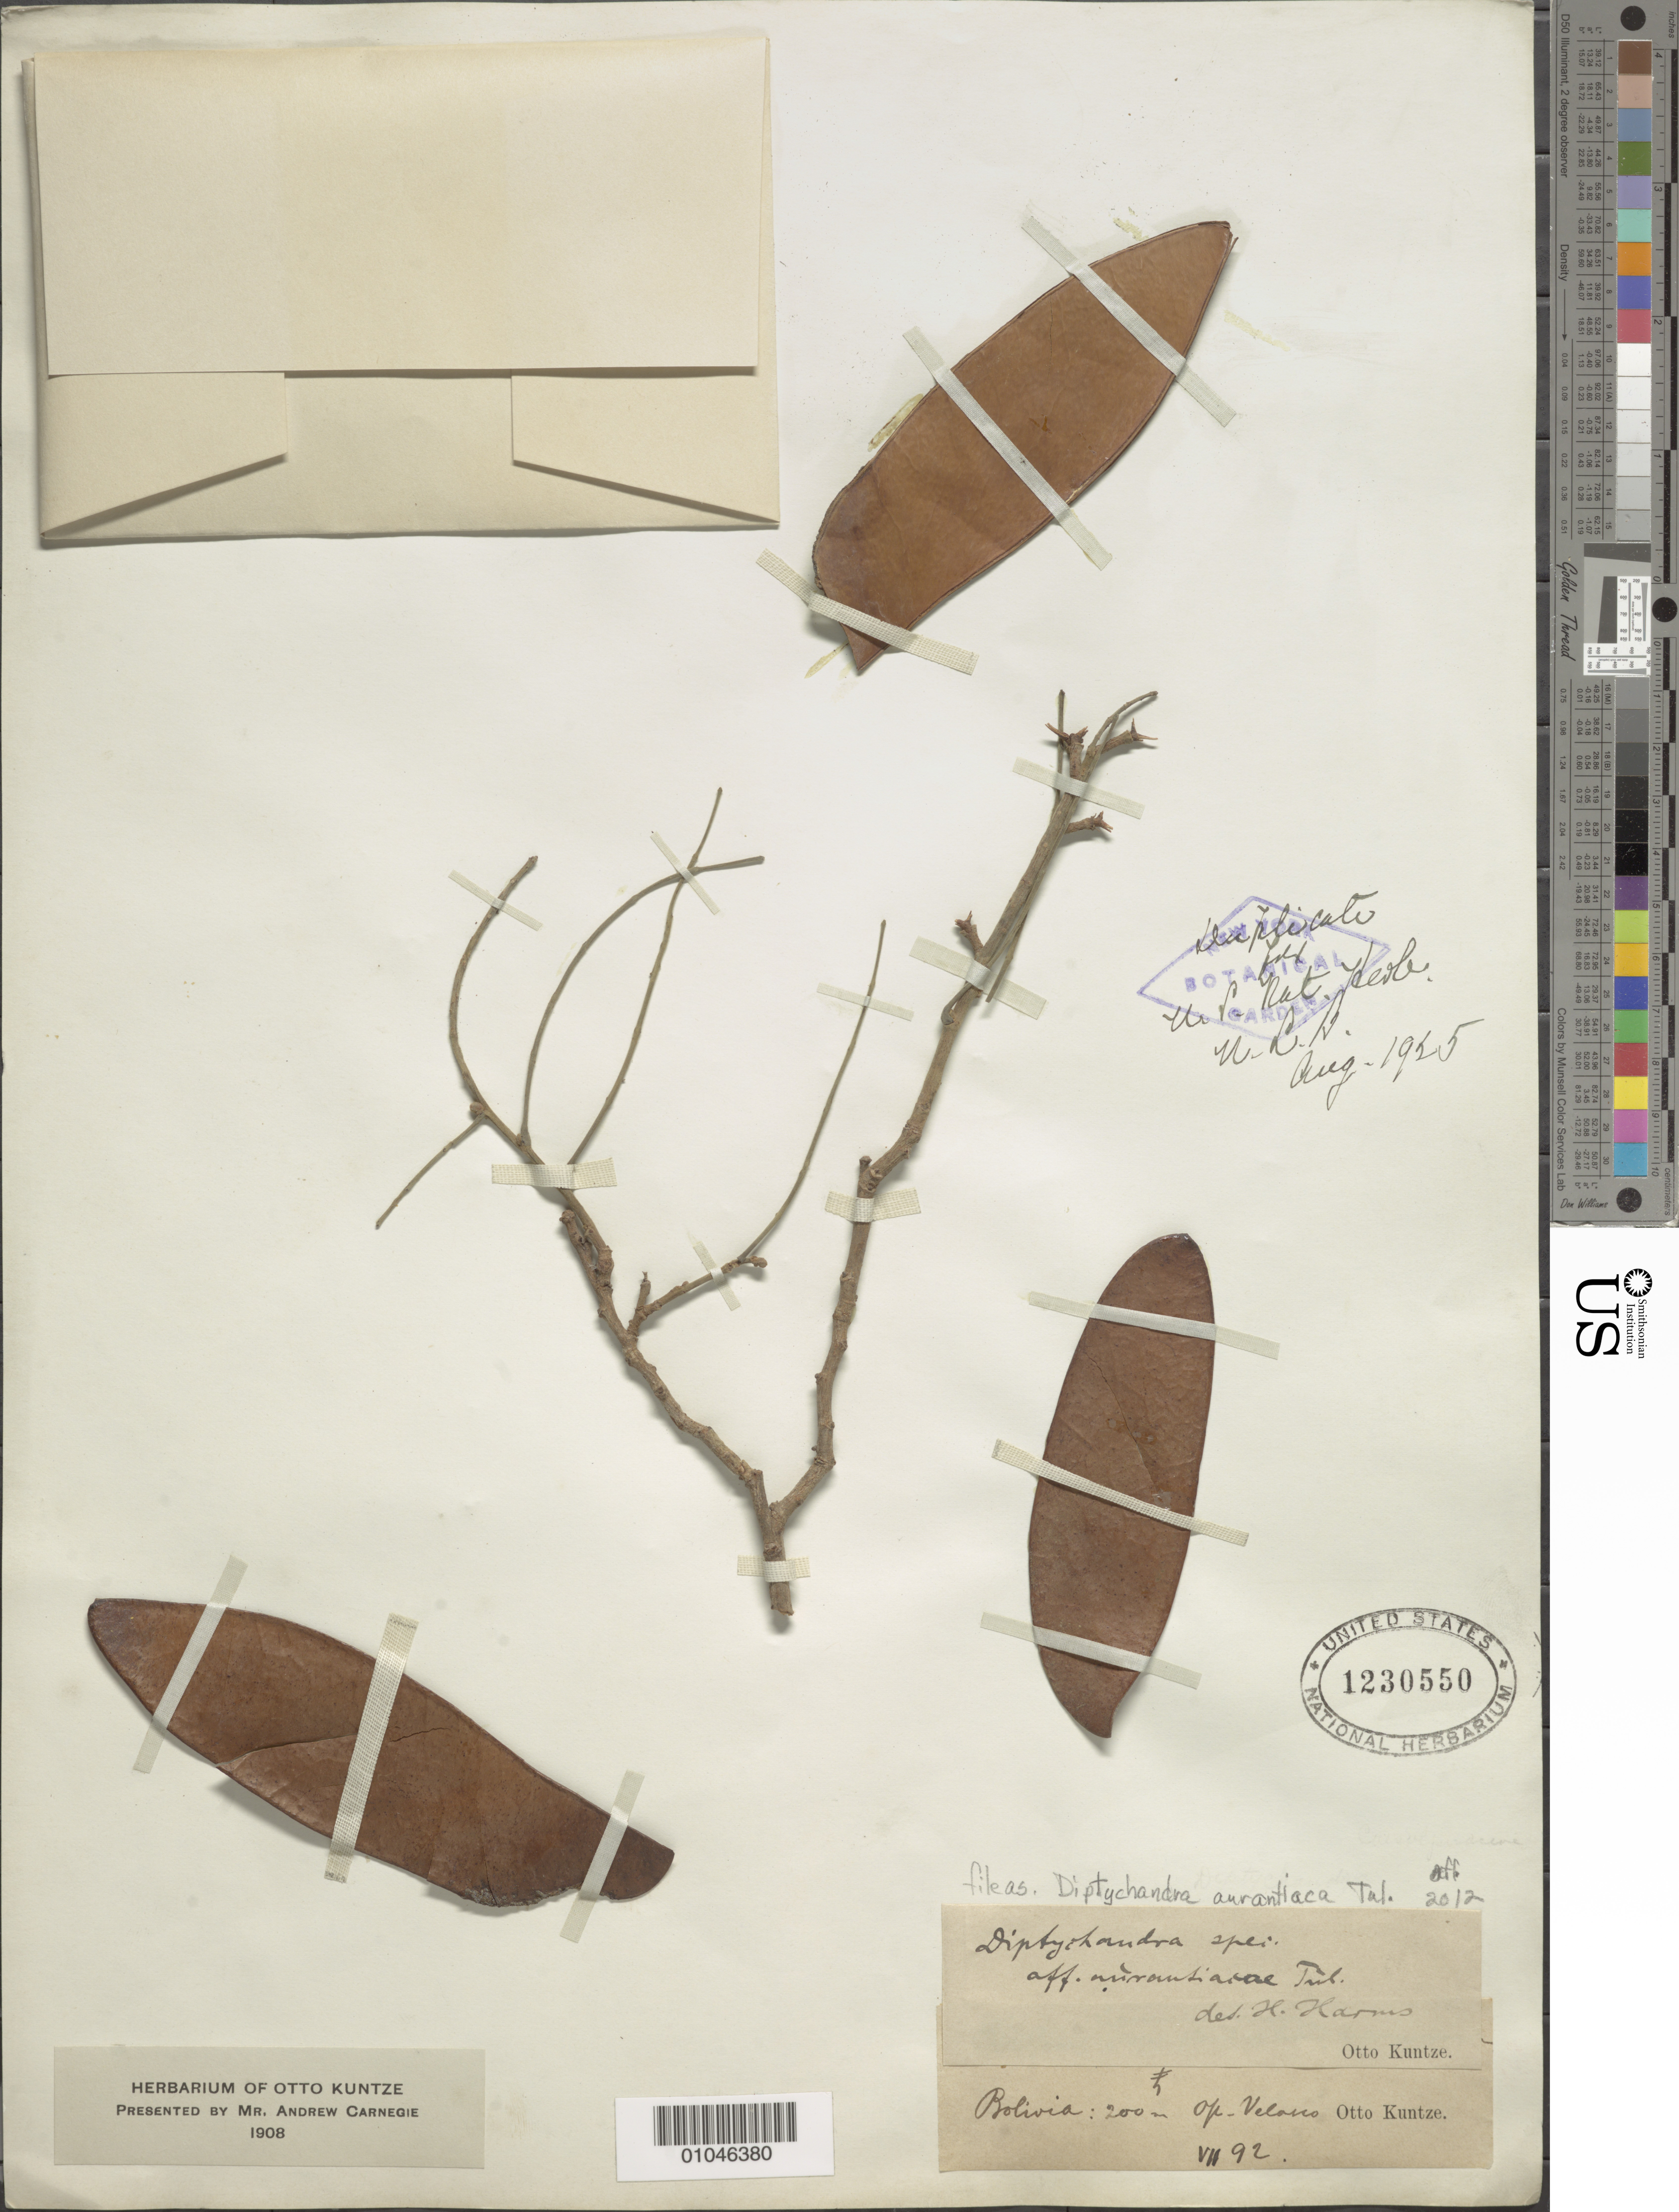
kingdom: Plantae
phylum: Tracheophyta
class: Magnoliopsida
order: Fabales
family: Fabaceae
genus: Diptychandra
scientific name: Diptychandra aurantiaca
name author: (Mart.) Tul.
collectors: C.E.O. Kuntze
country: Bolivia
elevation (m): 200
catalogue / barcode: US 1230550